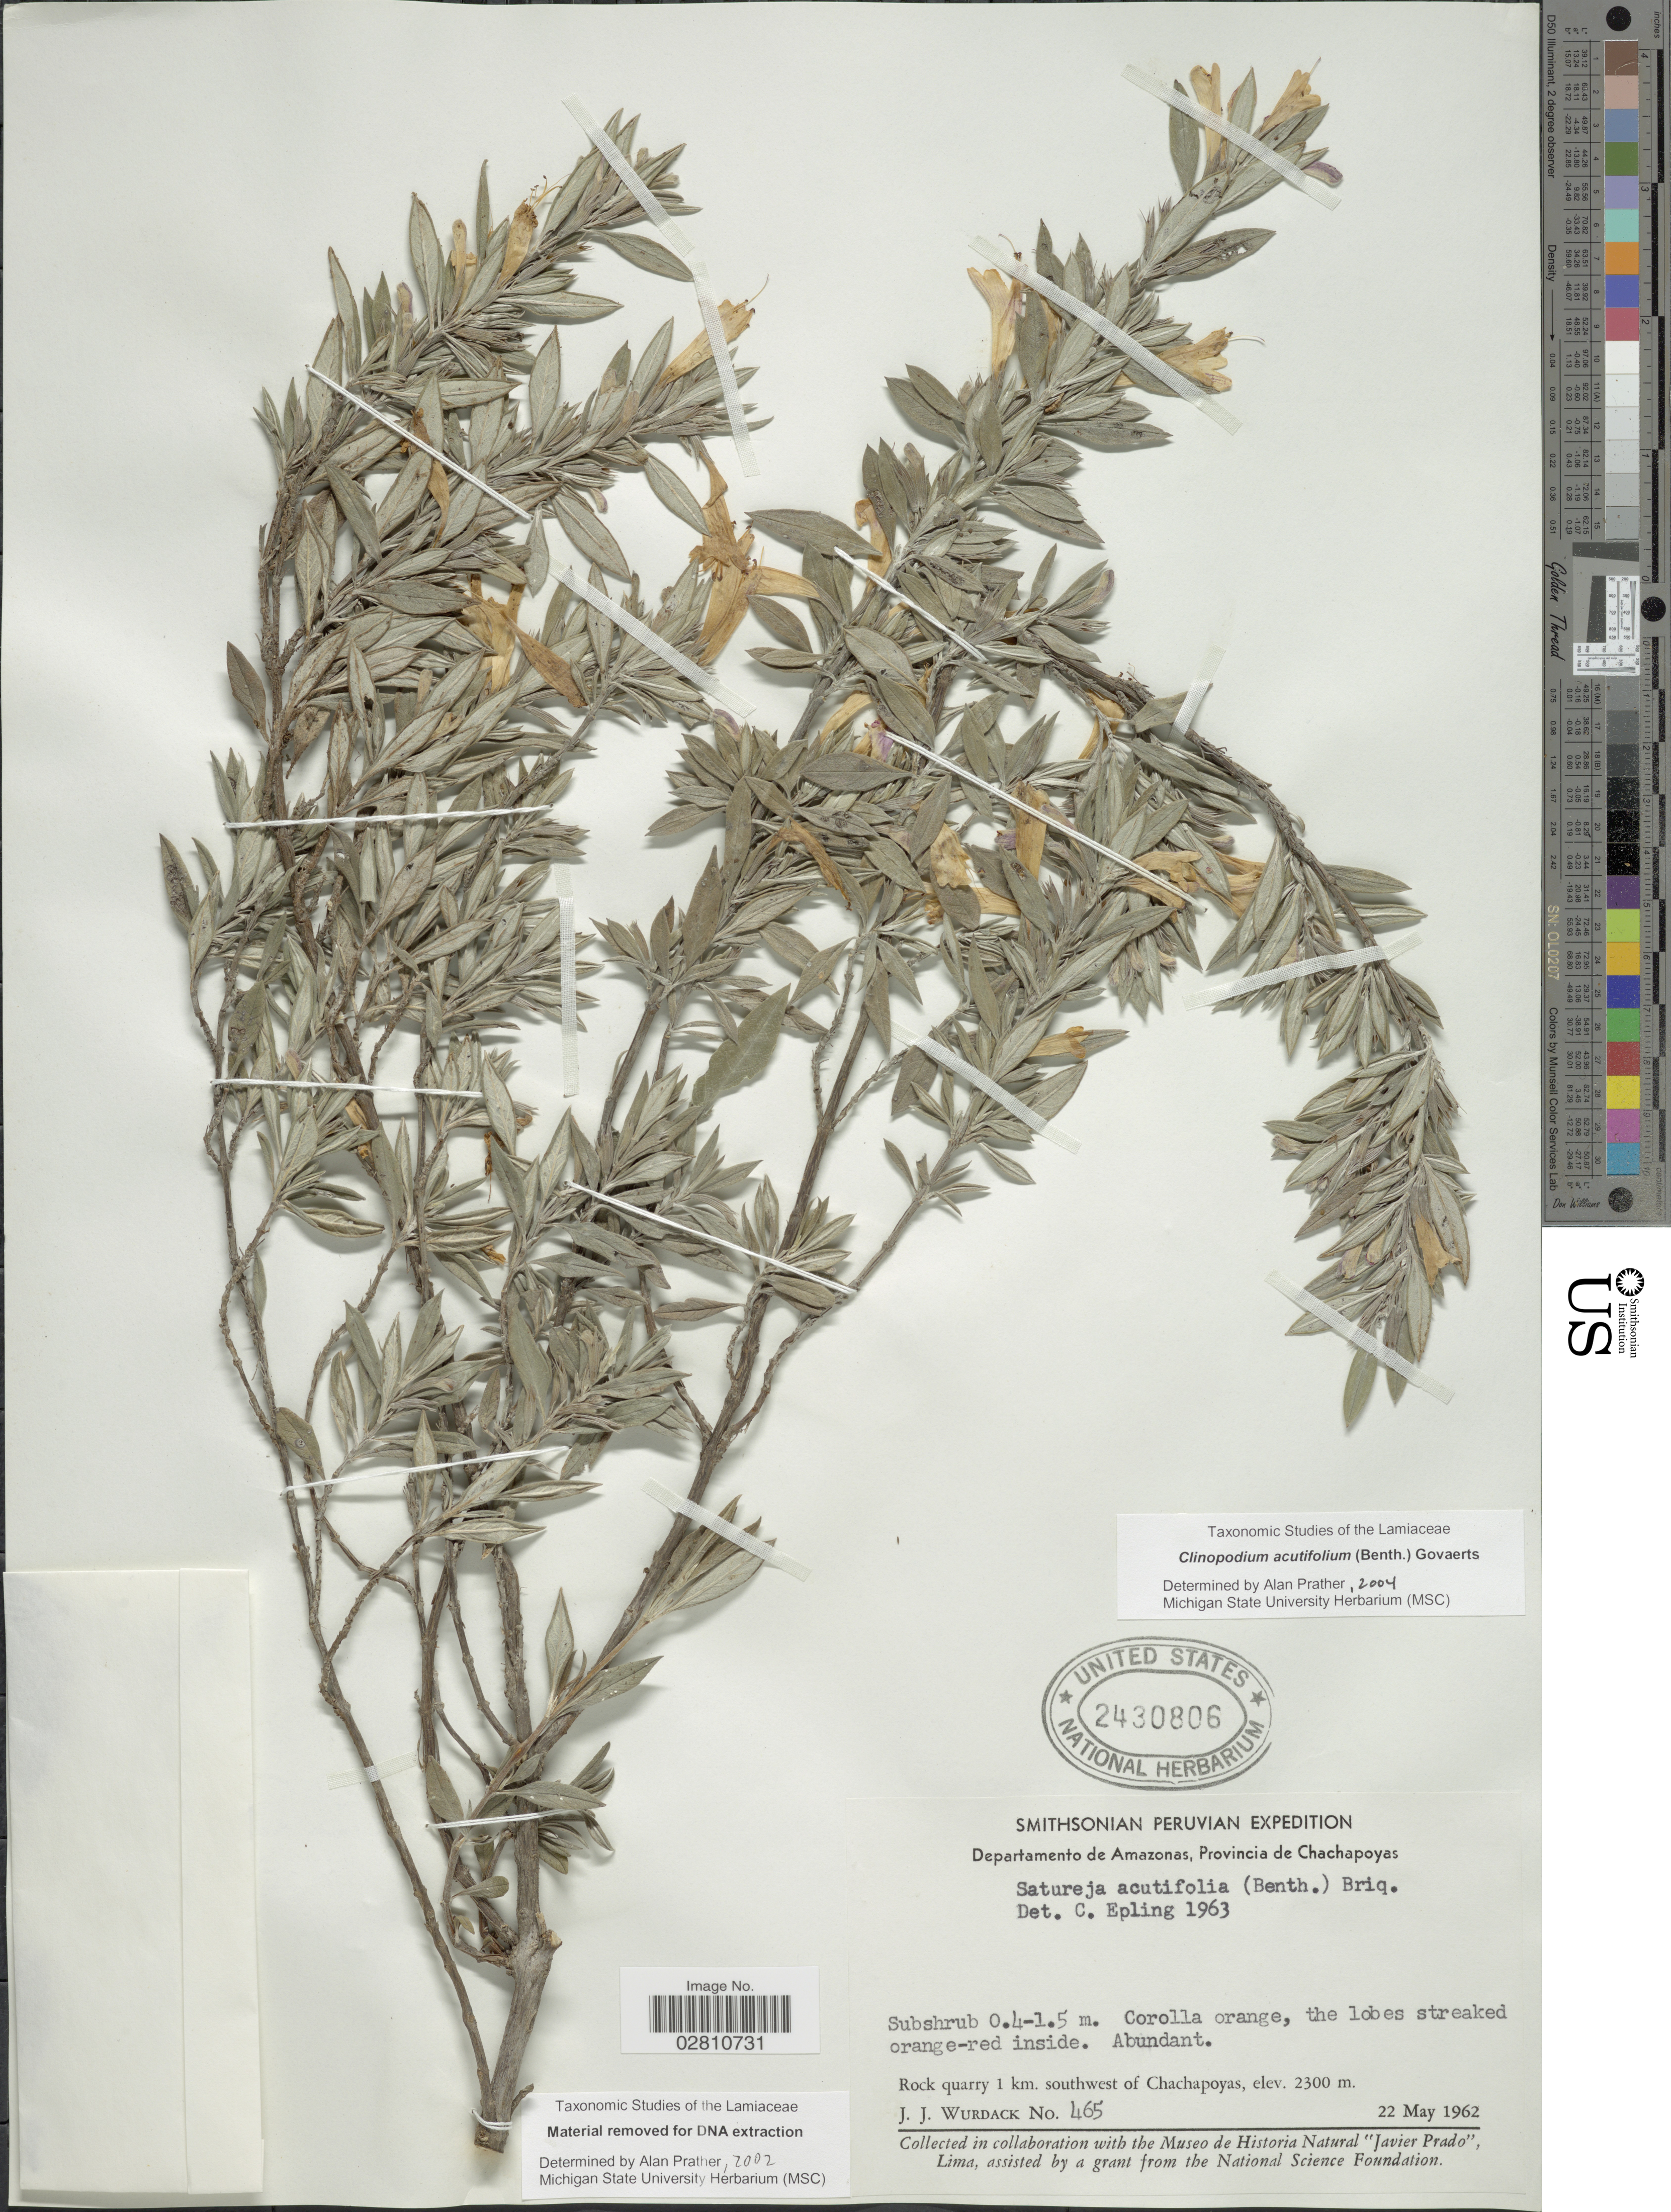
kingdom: Plantae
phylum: Tracheophyta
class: Magnoliopsida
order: Asterales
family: Goodeniaceae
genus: Scaevola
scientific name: Scaevola taccada var. taccada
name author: (Gaertn.) Roxb.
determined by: Wagner, W. L., (BOT), Smithsonian Institution - National Museum of Natural History (UNITED STATES)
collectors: J. J. Wurdack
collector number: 465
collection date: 1962-05-22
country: Peru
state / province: Amazonas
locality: Departamento de Amazonas, Provincia de Chachapoyas, Rocky quarry 1 km. southwest of Chachapoyas.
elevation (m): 2300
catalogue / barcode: US 2430806